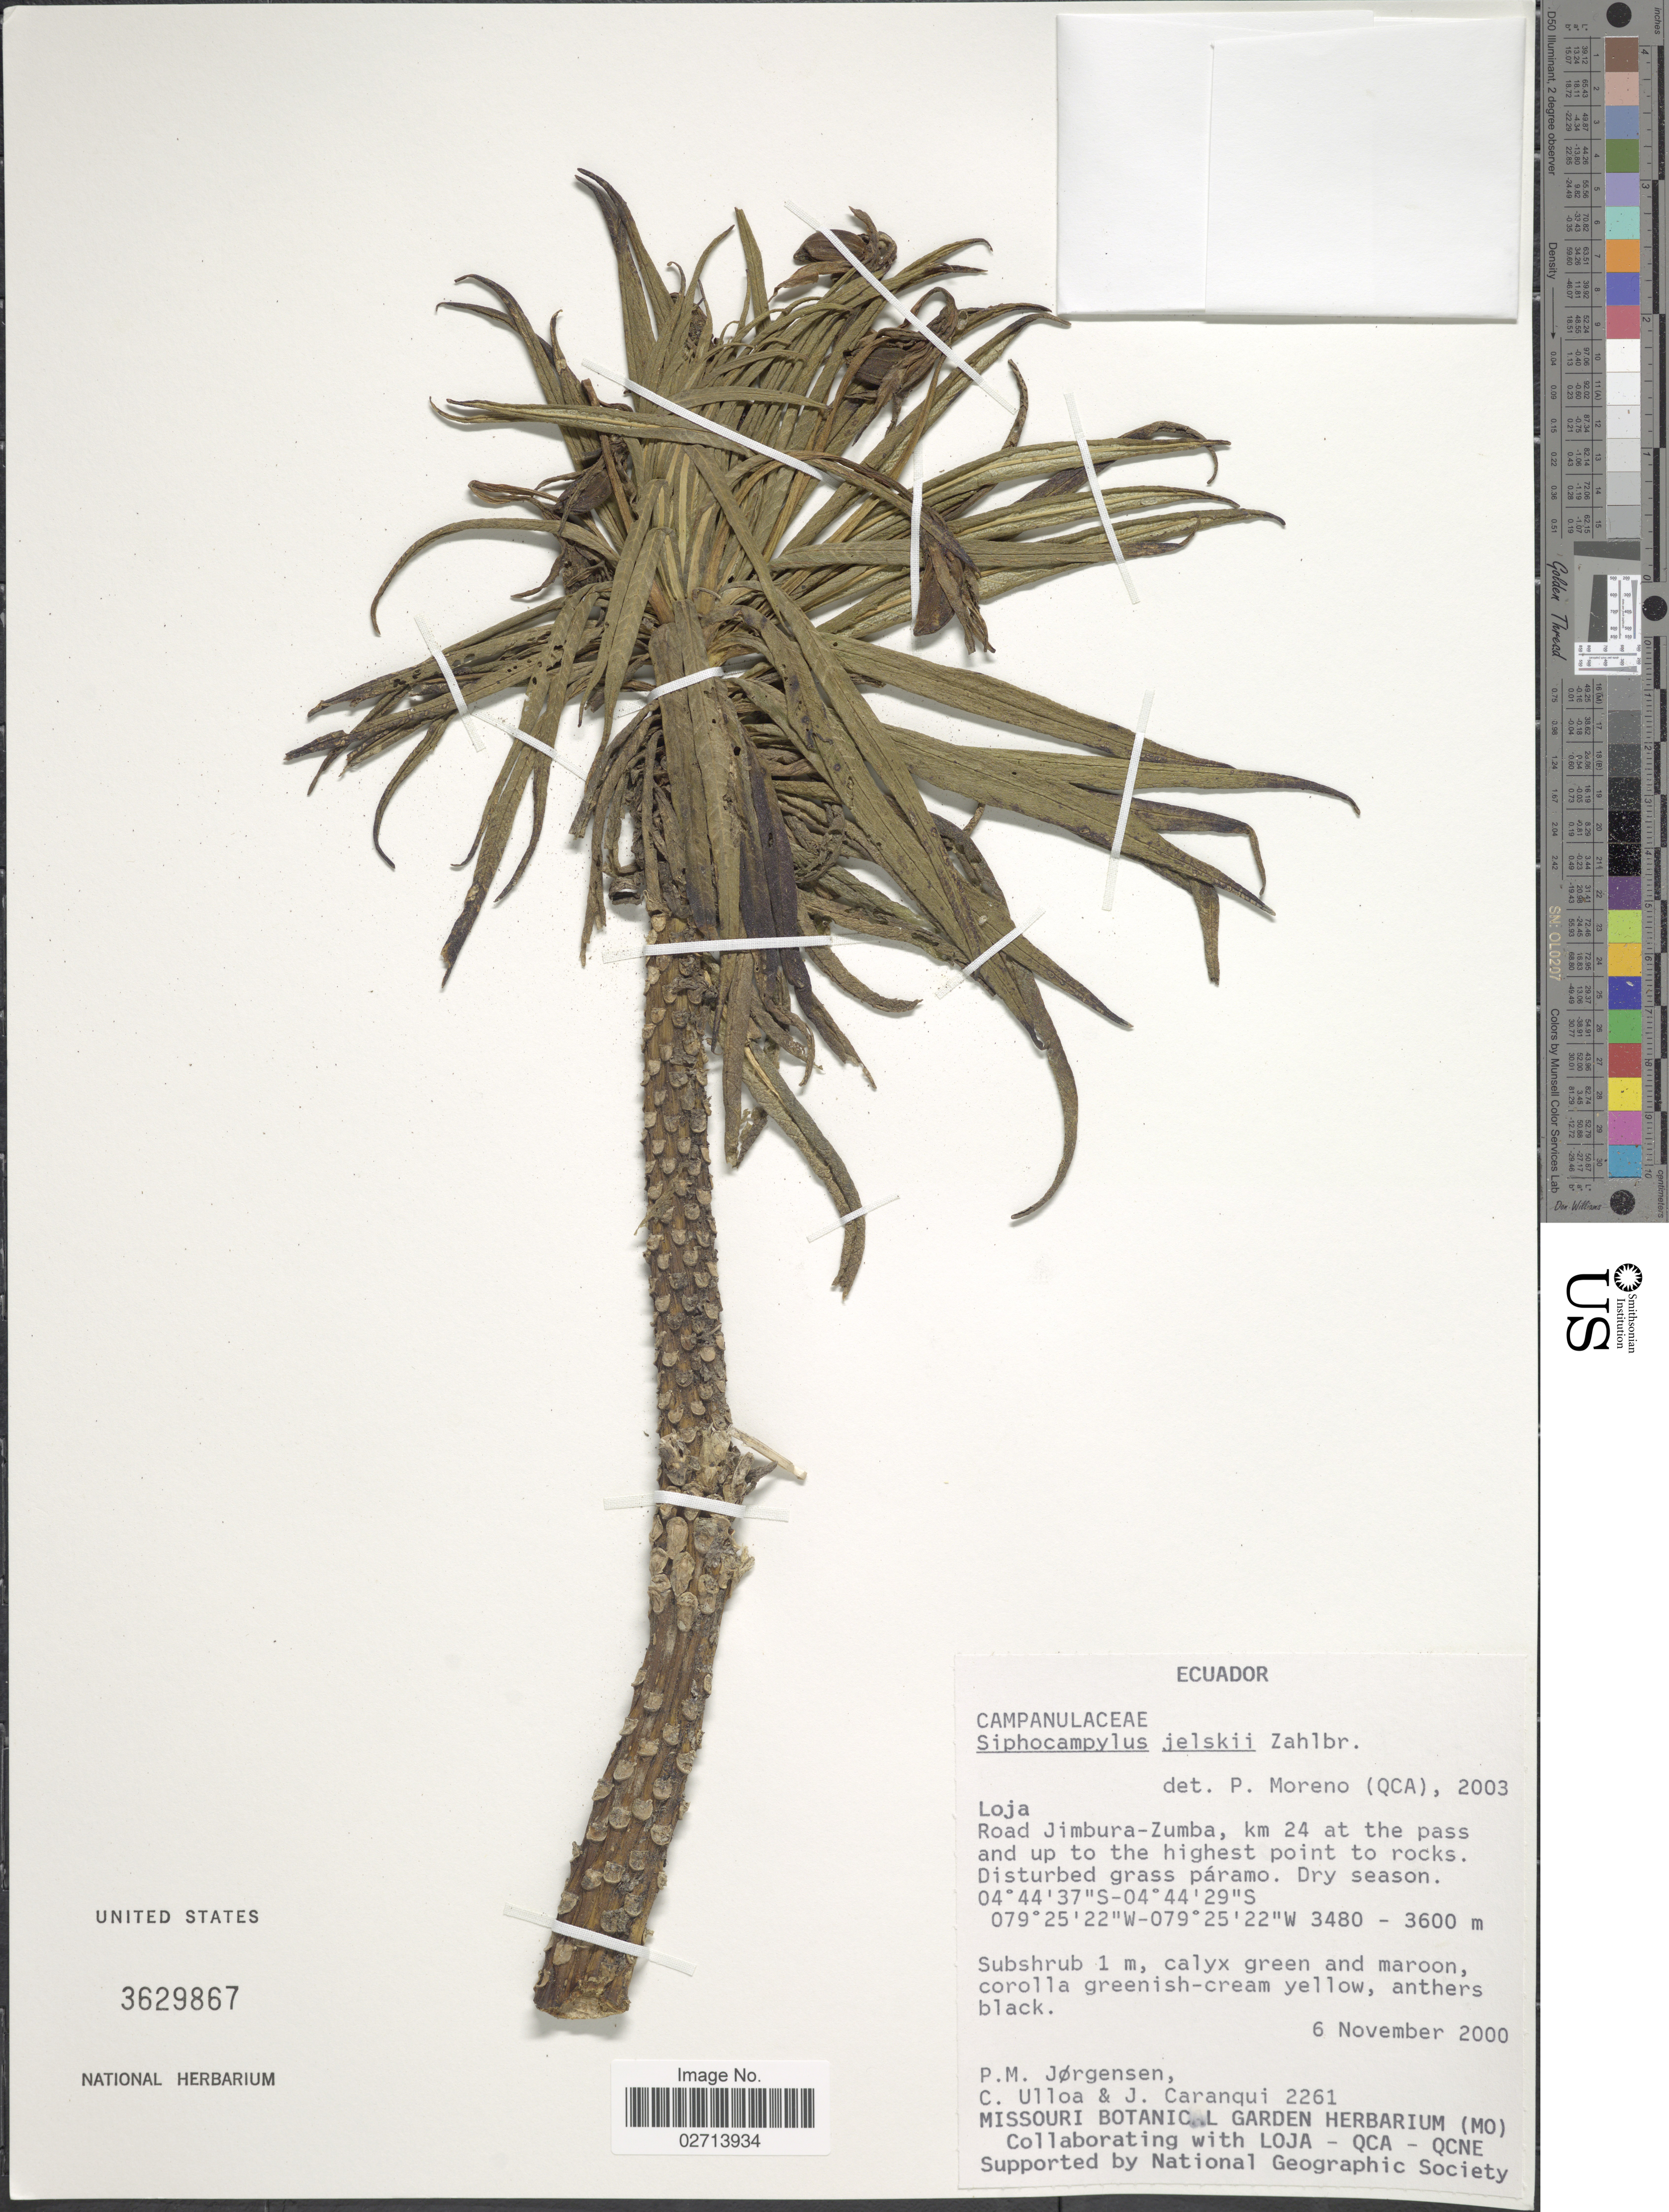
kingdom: Plantae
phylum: Tracheophyta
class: Magnoliopsida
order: Asterales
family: Campanulaceae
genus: Siphocampylus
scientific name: Siphocampylus jelskii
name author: Zahlbr.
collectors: P. Jørgensen, C. Ulloa & J. Caranqui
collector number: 2261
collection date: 2000-11-06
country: Ecuador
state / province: Loja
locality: Road Jimbura-Zumba, km 24 at the pass and up to the highest point to rocks.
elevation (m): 3480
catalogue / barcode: US 3629867